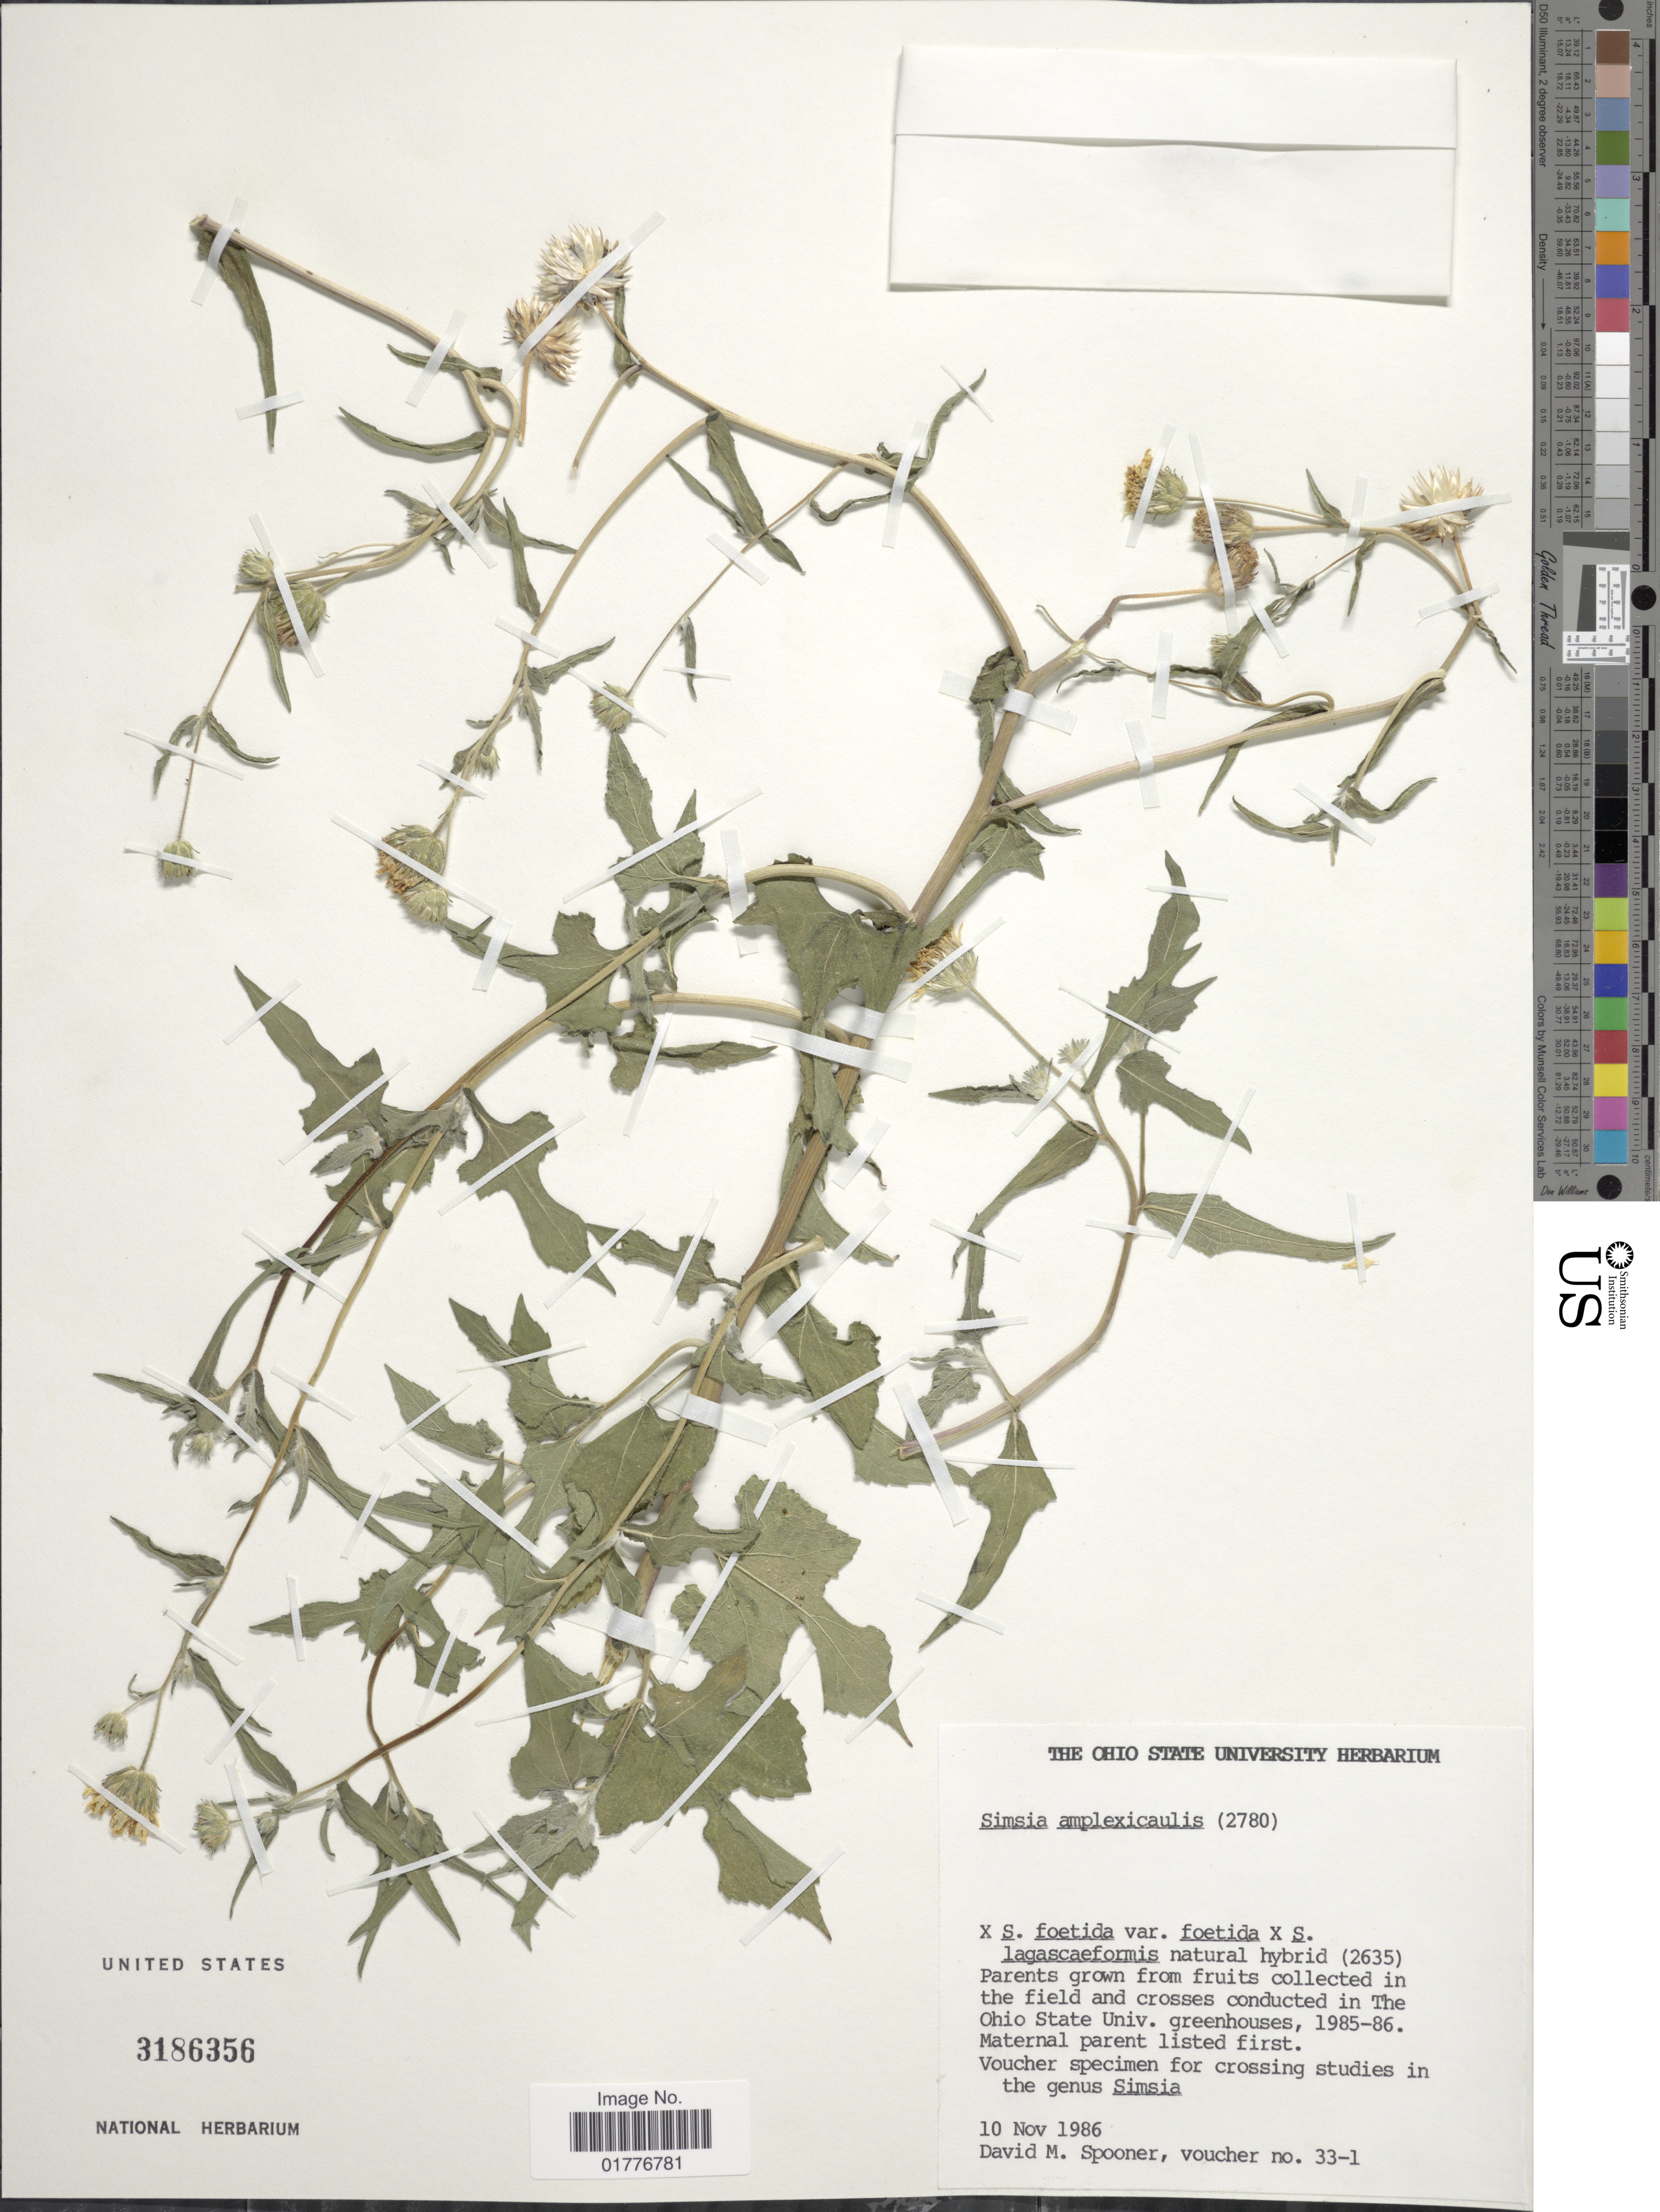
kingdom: Plantae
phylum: Tracheophyta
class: Magnoliopsida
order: Asterales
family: Asteraceae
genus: Simsia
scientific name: Simsia amplexicaulis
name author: (Cav.) Pers.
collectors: D. Spooner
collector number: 33-1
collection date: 1986-11-10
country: United States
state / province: Ohio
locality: The Ohio State Univ. Greenhouses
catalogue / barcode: US 3186356